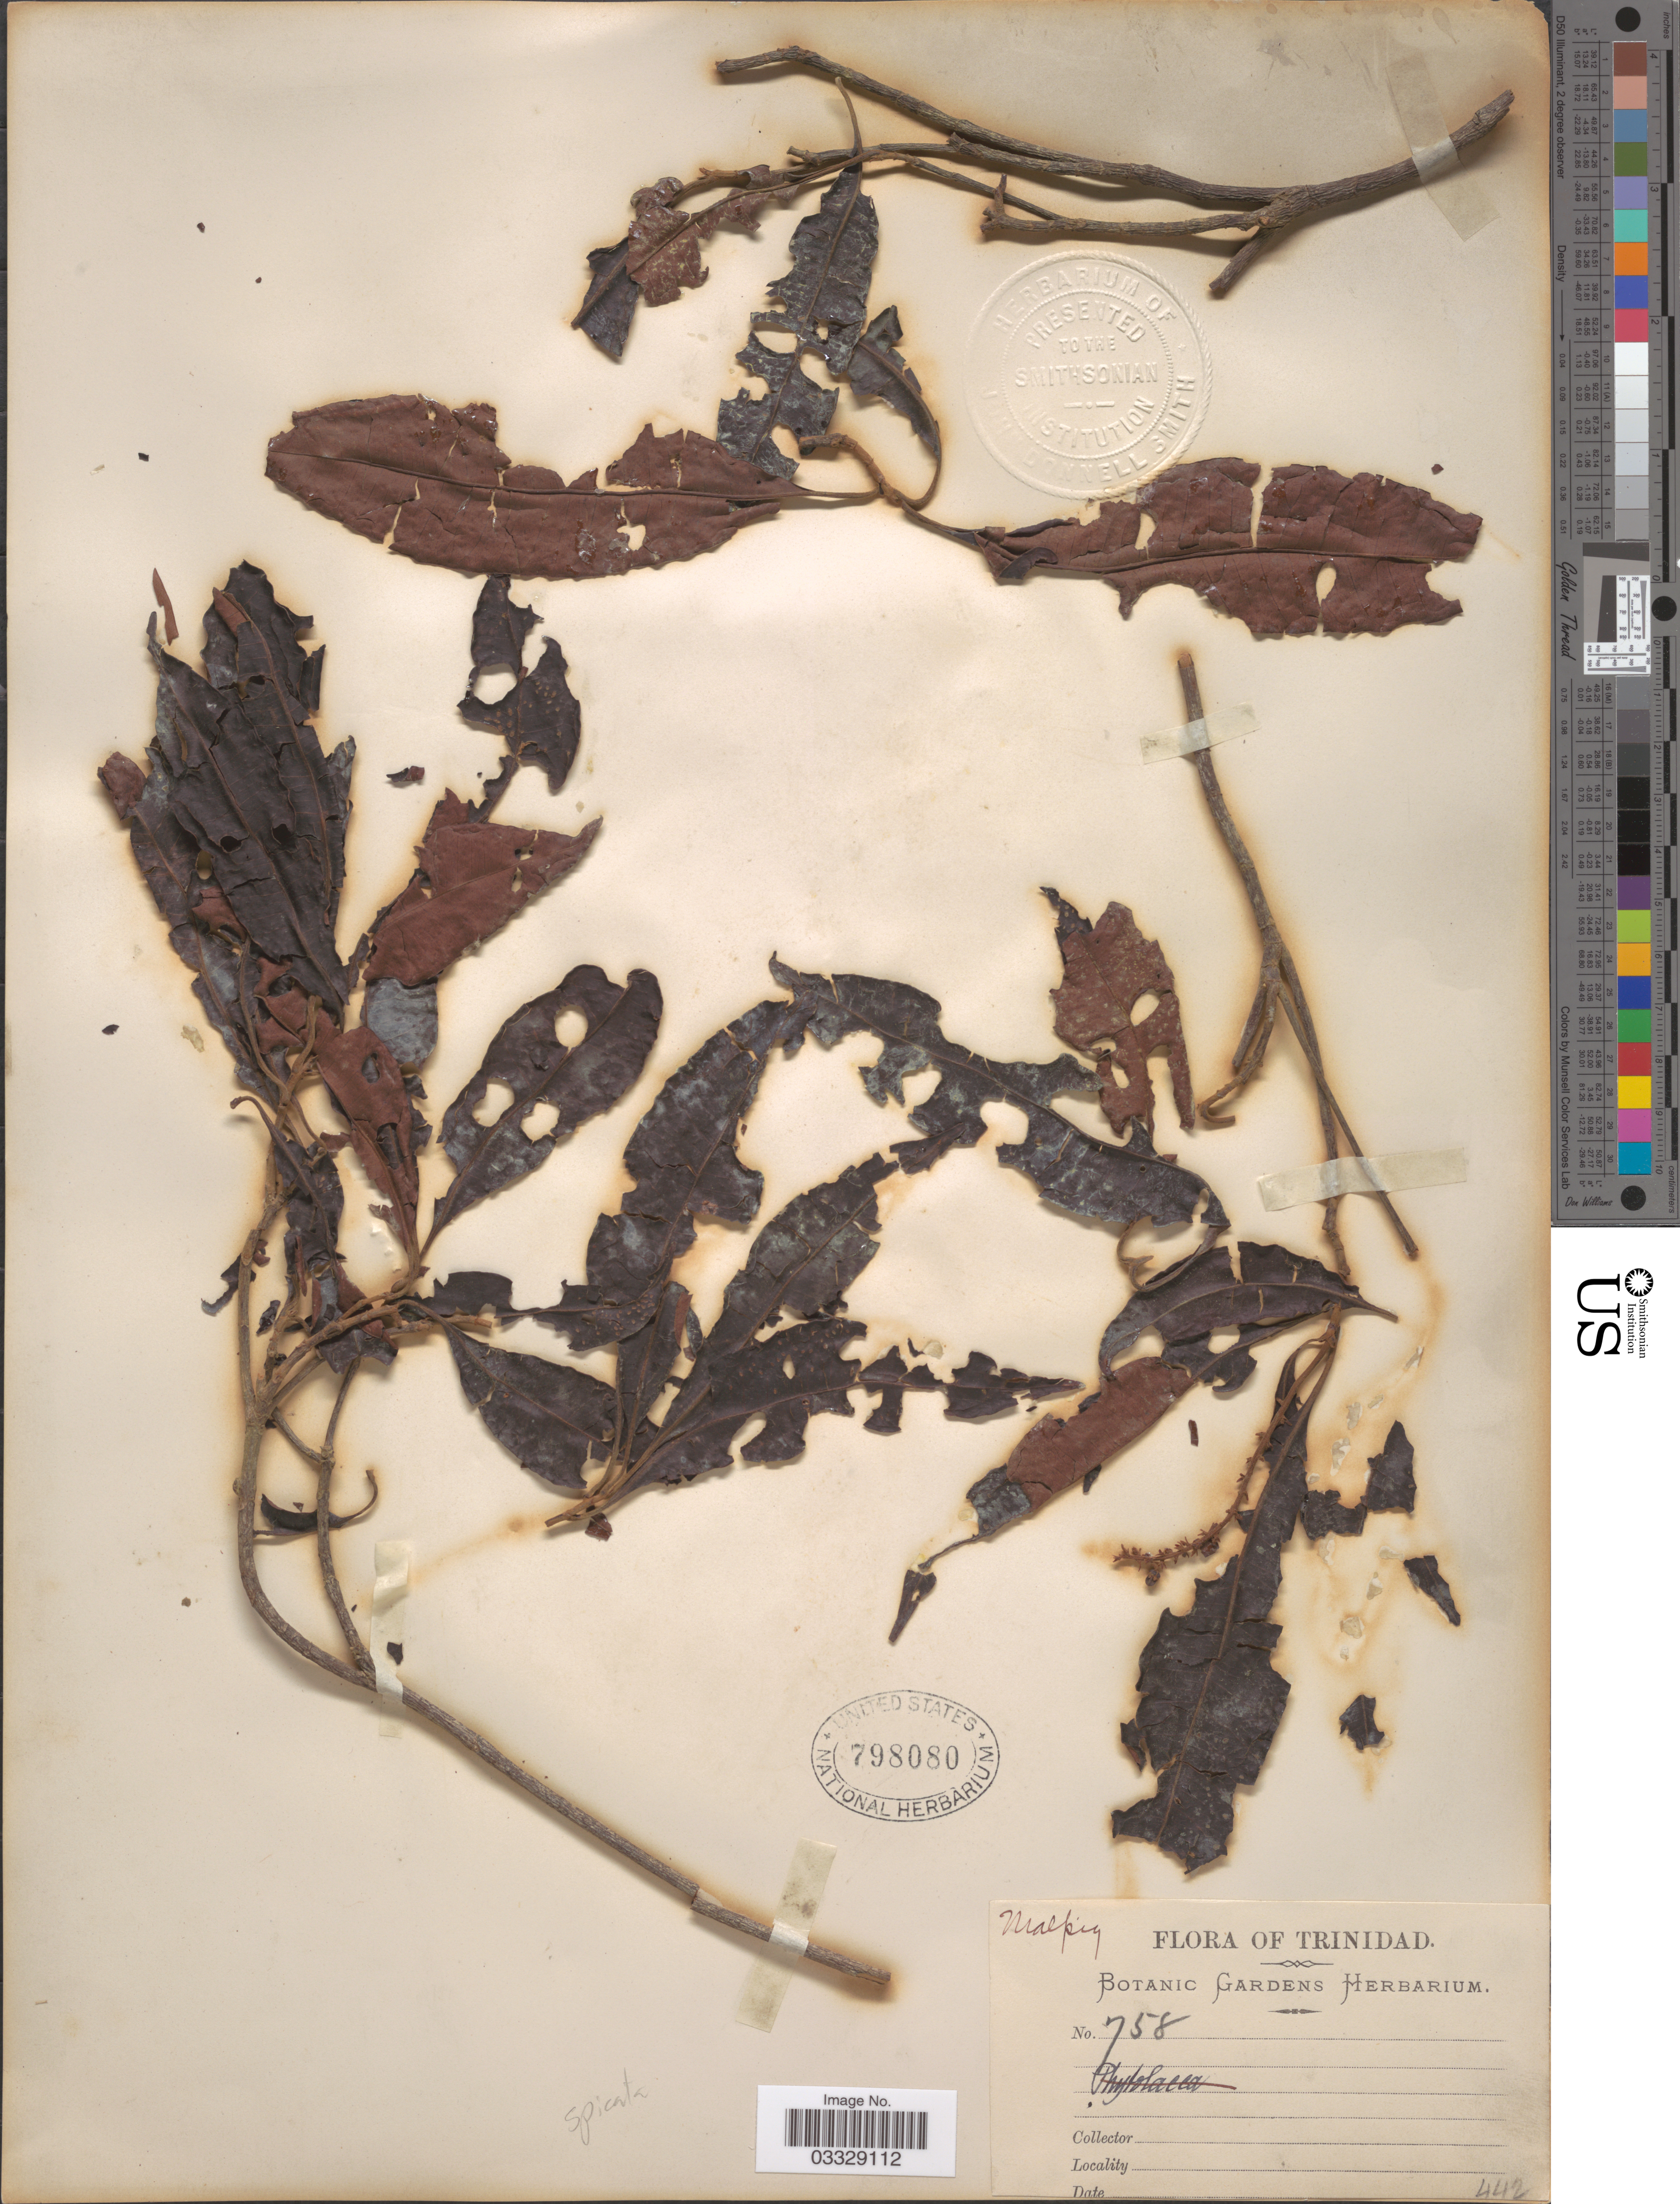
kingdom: Plantae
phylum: Tracheophyta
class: Magnoliopsida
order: Malpighiales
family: Malpighiaceae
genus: Byrsonima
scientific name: Byrsonima sp.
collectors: ex herb. Botanic Gardens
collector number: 758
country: Trinidad and Tobago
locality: Trinidad.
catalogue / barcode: US 798080